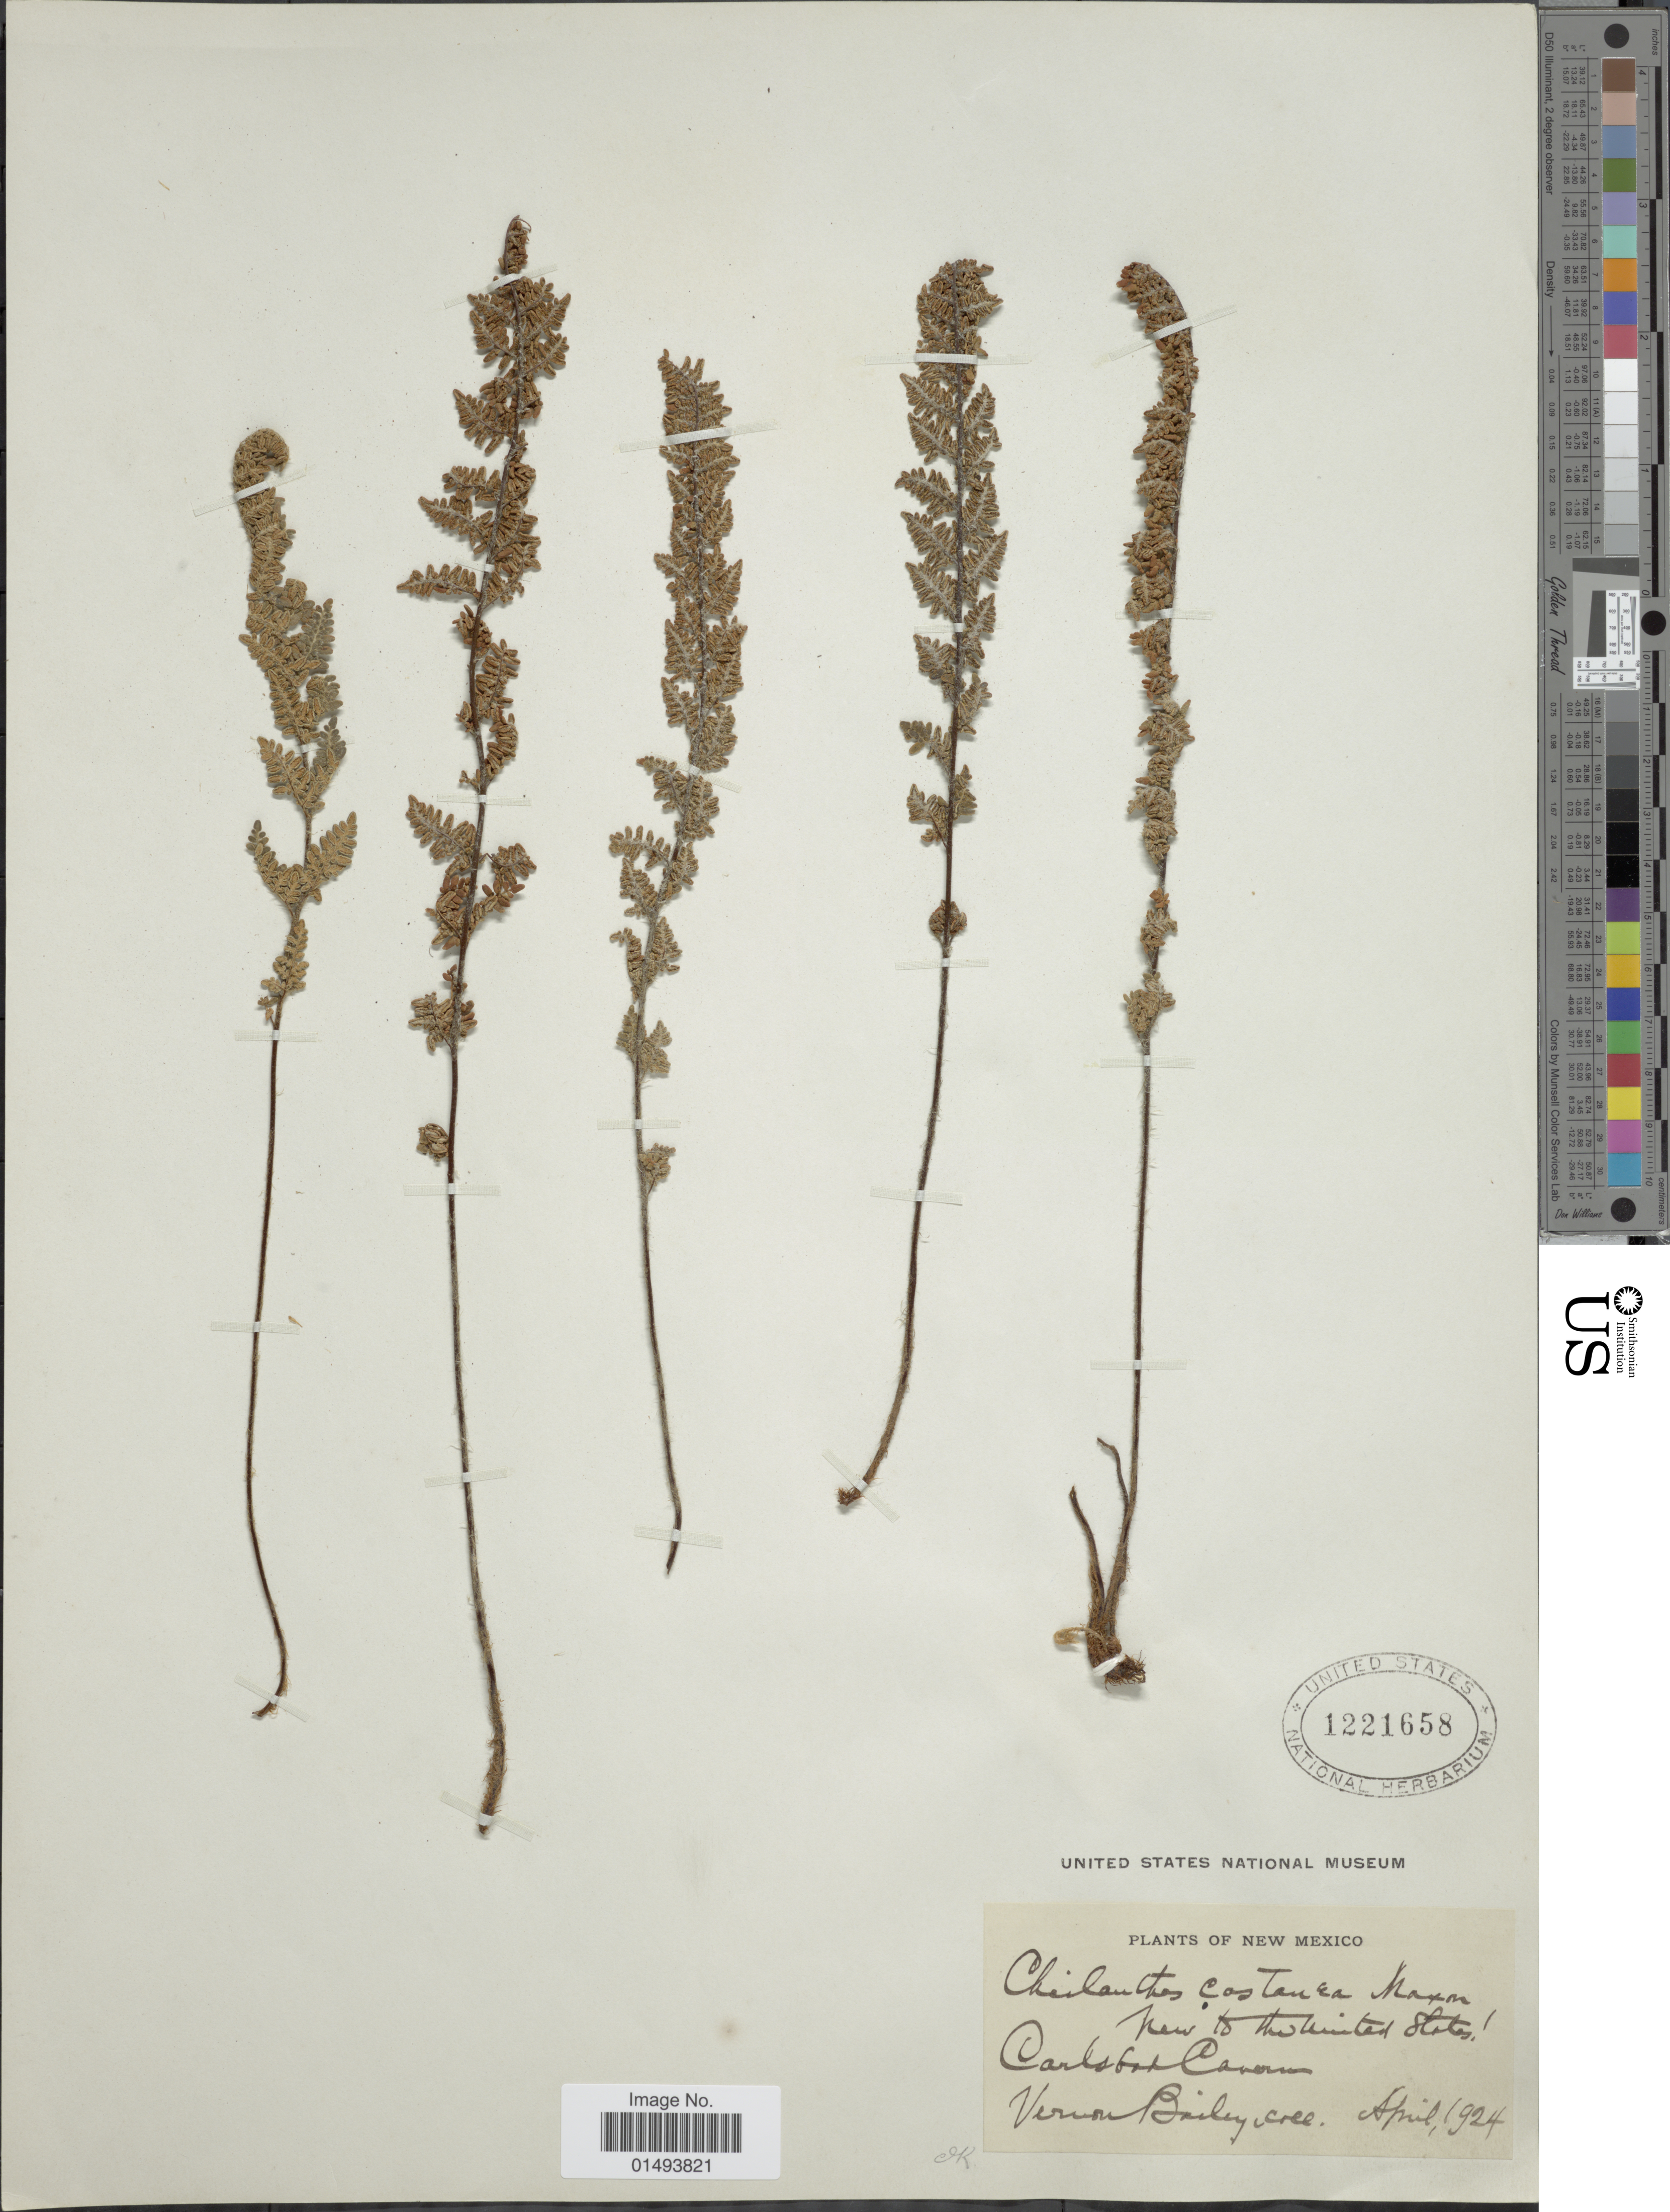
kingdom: Plantae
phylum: Tracheophyta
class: Polypodiopsida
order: Polypodiales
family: Pteridaceae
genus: Myriopteris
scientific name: Myriopteris rufa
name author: Fée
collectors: V. O. Bailey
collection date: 1924-04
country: United States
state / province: New Mexico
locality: Plants of New Mexico, Carlsbad Cavern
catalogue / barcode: US 1221658